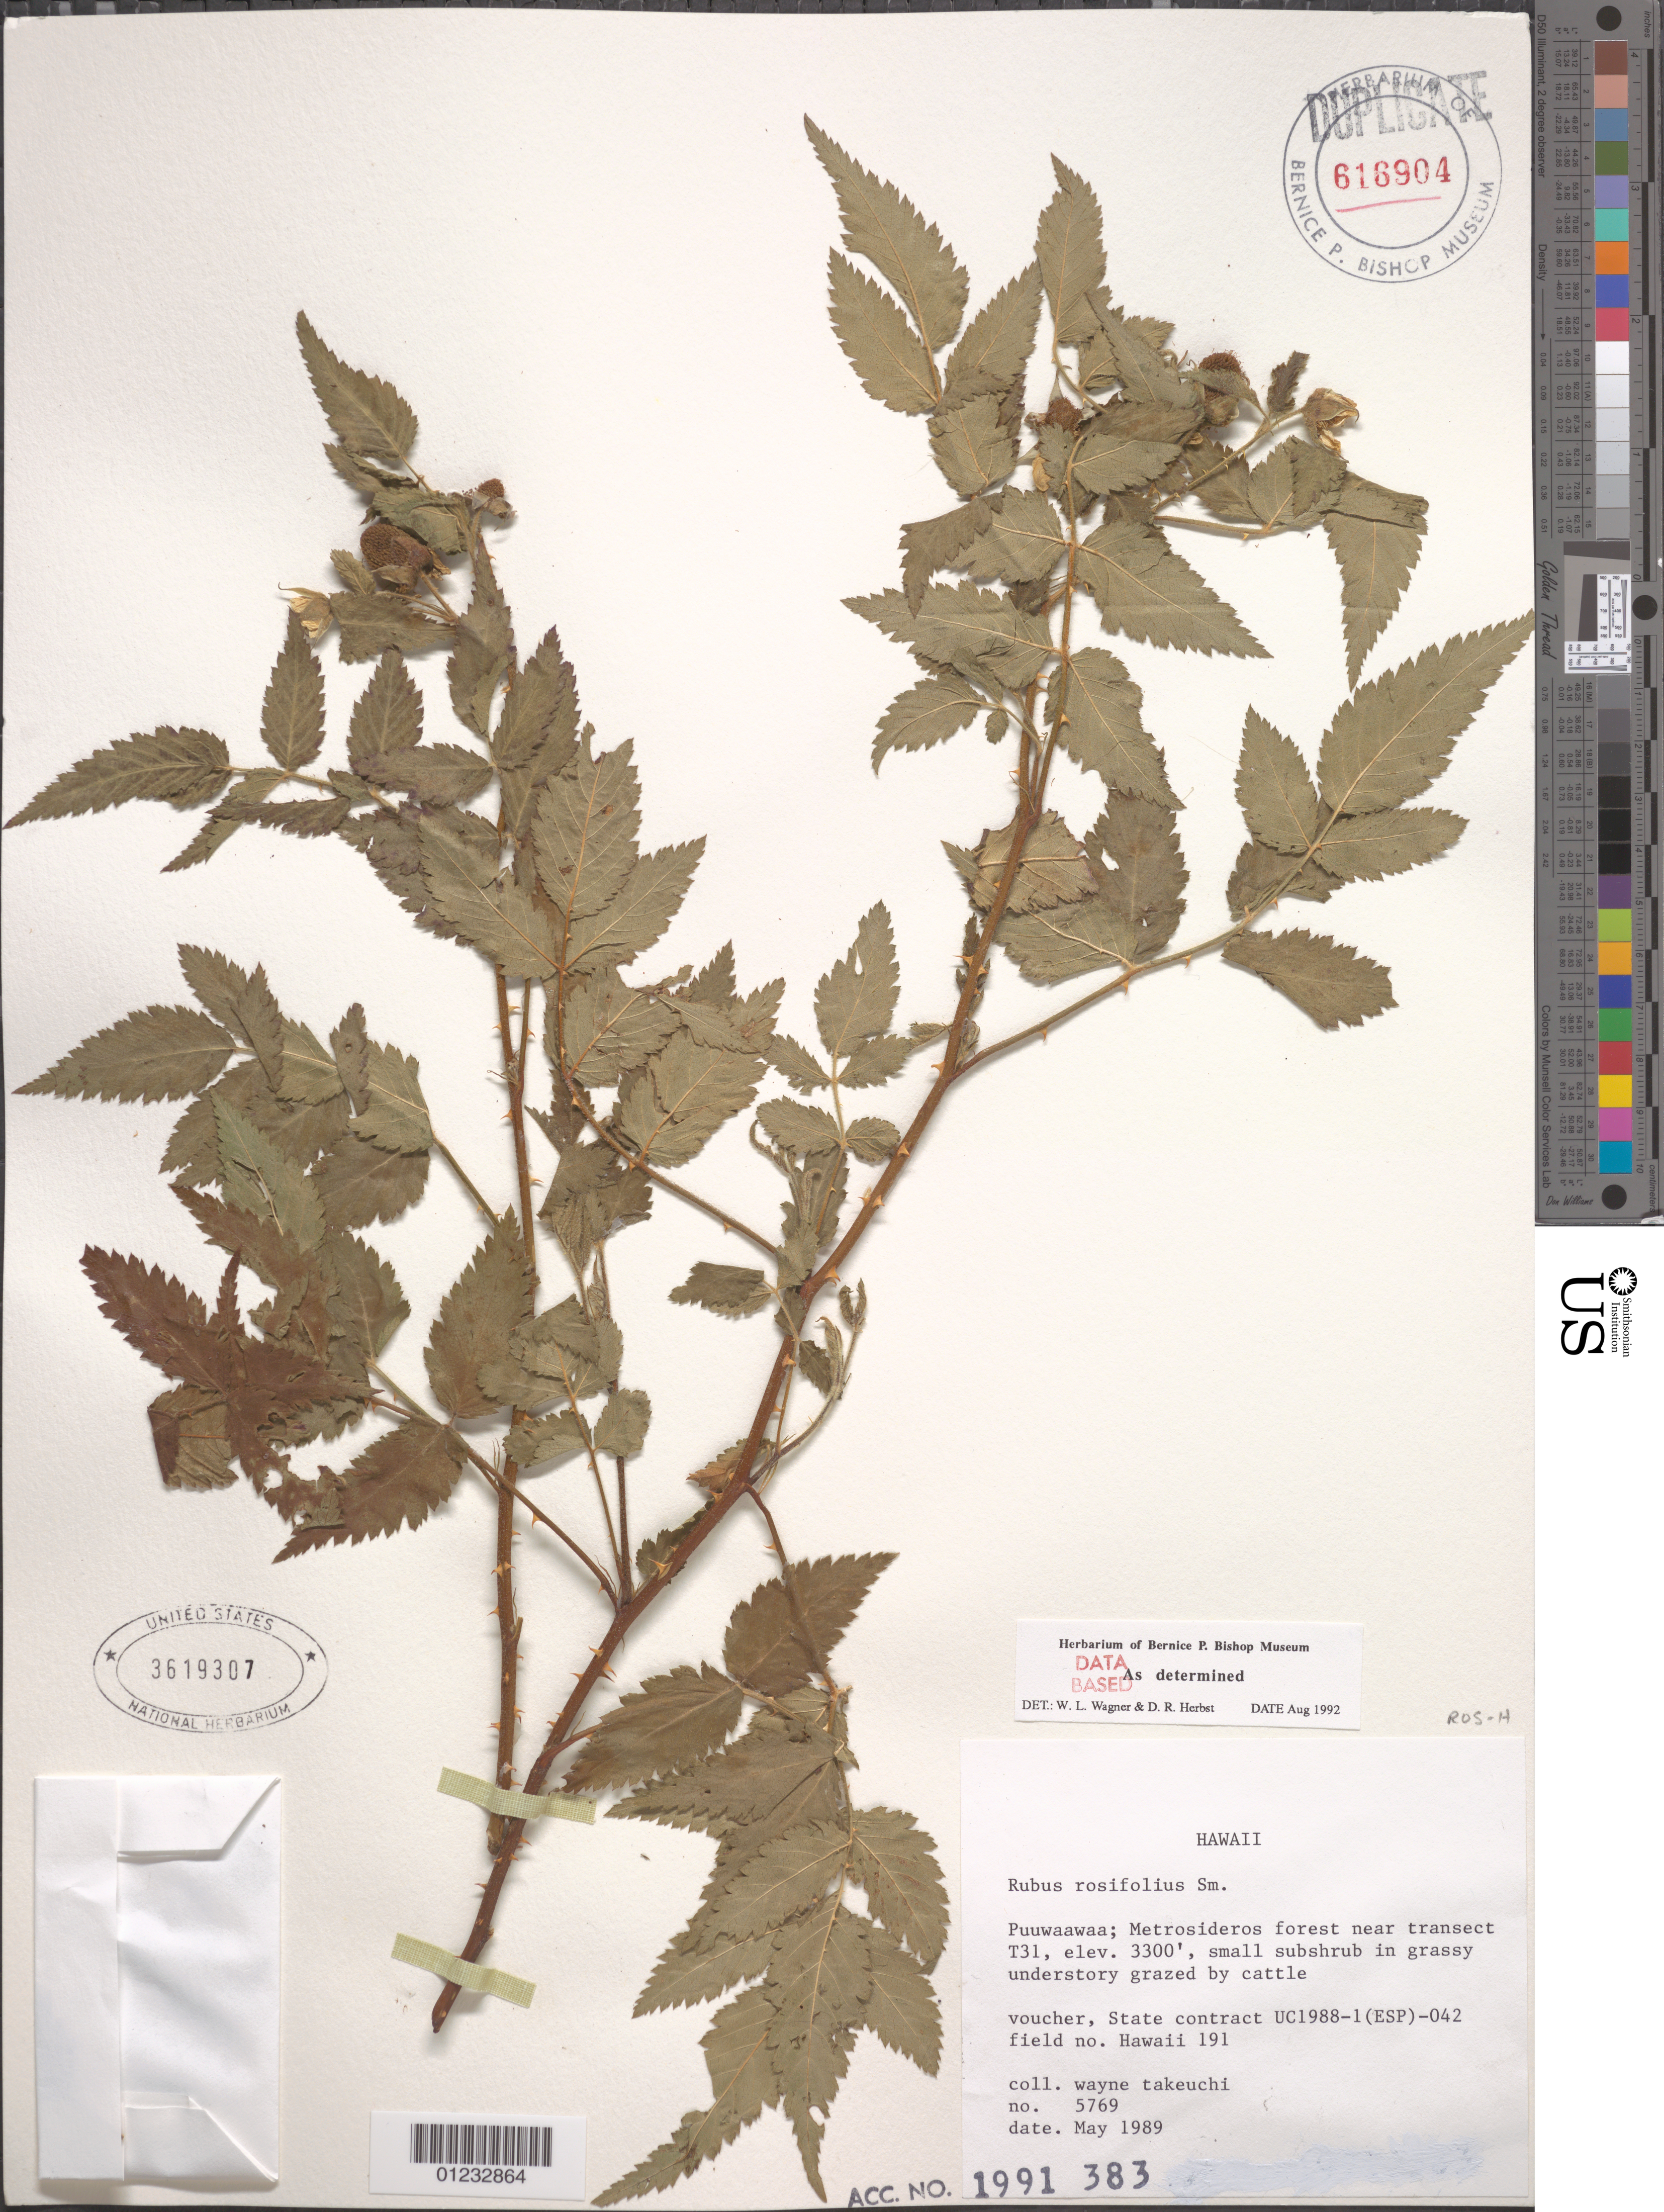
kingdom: Plantae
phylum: Tracheophyta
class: Magnoliopsida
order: Rosales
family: Rosaceae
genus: Rosa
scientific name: Rosa rosifolius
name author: Sm.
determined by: Wagner, W. L.; Herbst, D. R.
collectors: W. N. Takeuchi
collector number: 5769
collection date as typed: May 1989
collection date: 1989-05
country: United States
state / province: Hawaii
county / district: Hawaii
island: Hawaii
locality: Puuwaawaa, near transect T32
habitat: Grassy understory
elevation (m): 914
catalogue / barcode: US 3619307